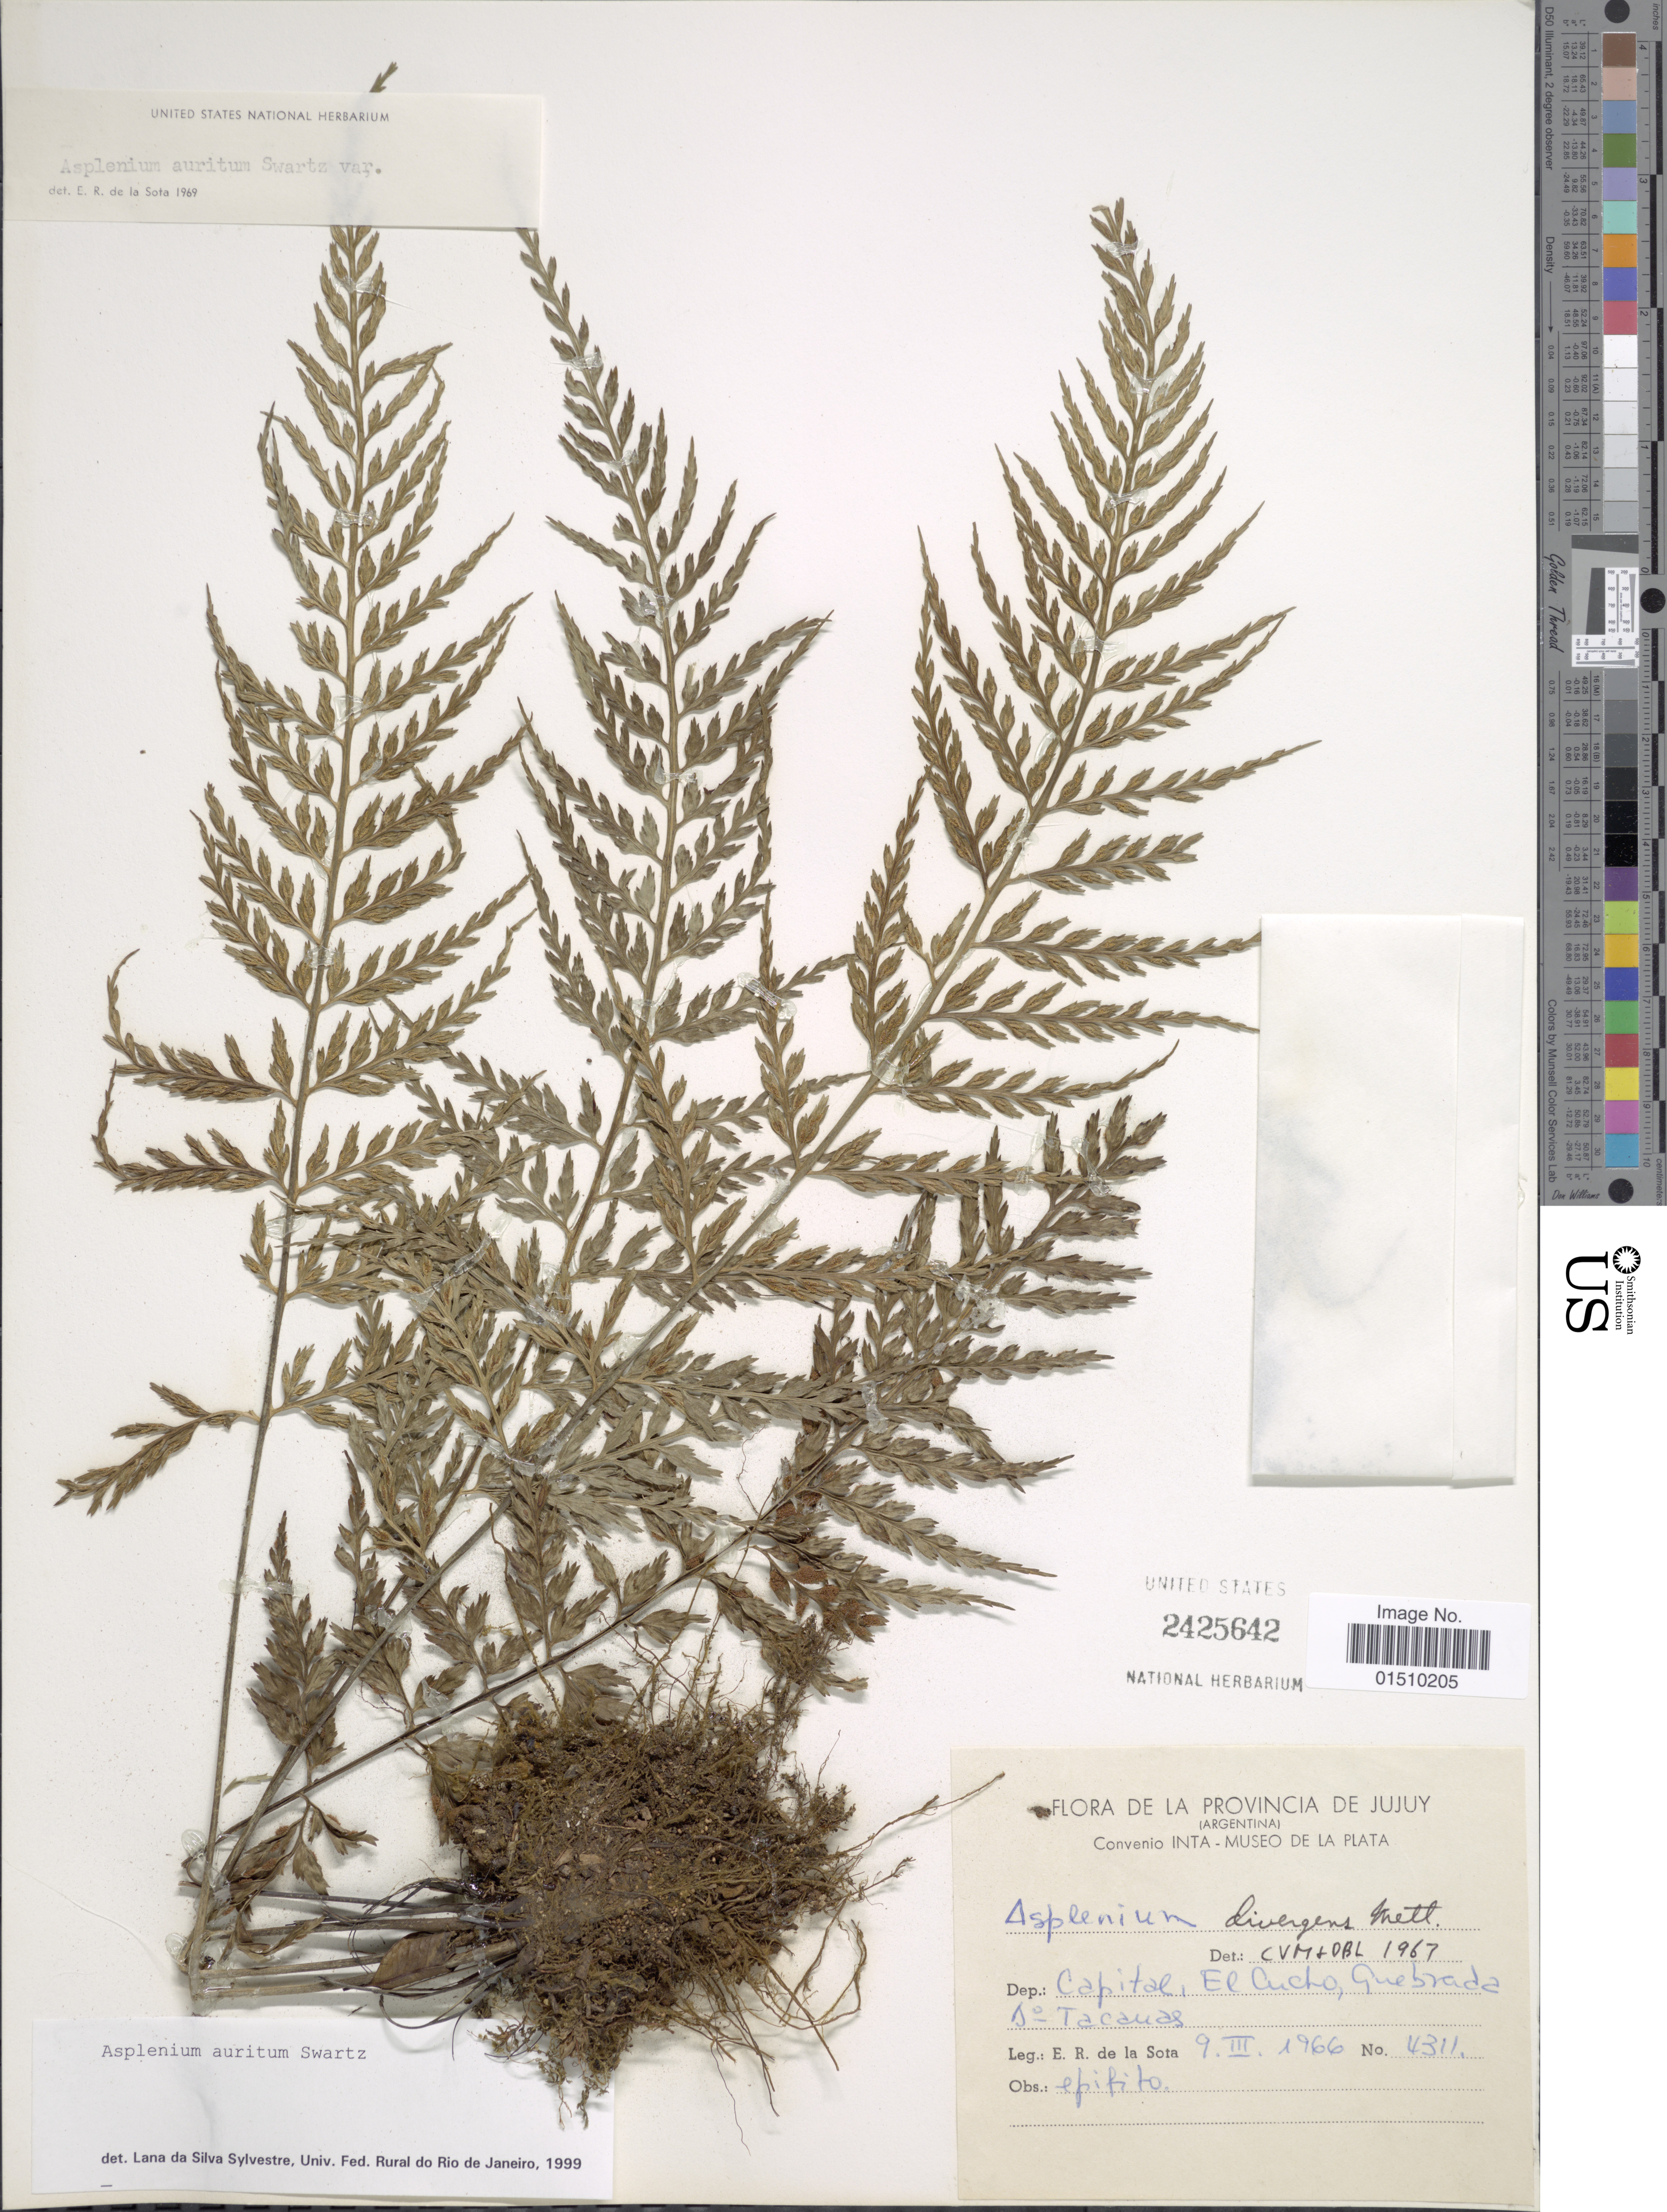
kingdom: Plantae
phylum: Tracheophyta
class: Polypodiopsida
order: Polypodiales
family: Aspleniaceae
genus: Asplenium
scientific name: Asplenium auritum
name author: Sw.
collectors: E. R. de la Sota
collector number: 4311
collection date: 1966-03-09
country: Argentina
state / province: Jujuy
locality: Provincia de Jujuy, Dep. Capital, El Cucho, Quebrada Tacanas.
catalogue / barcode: US 2425642